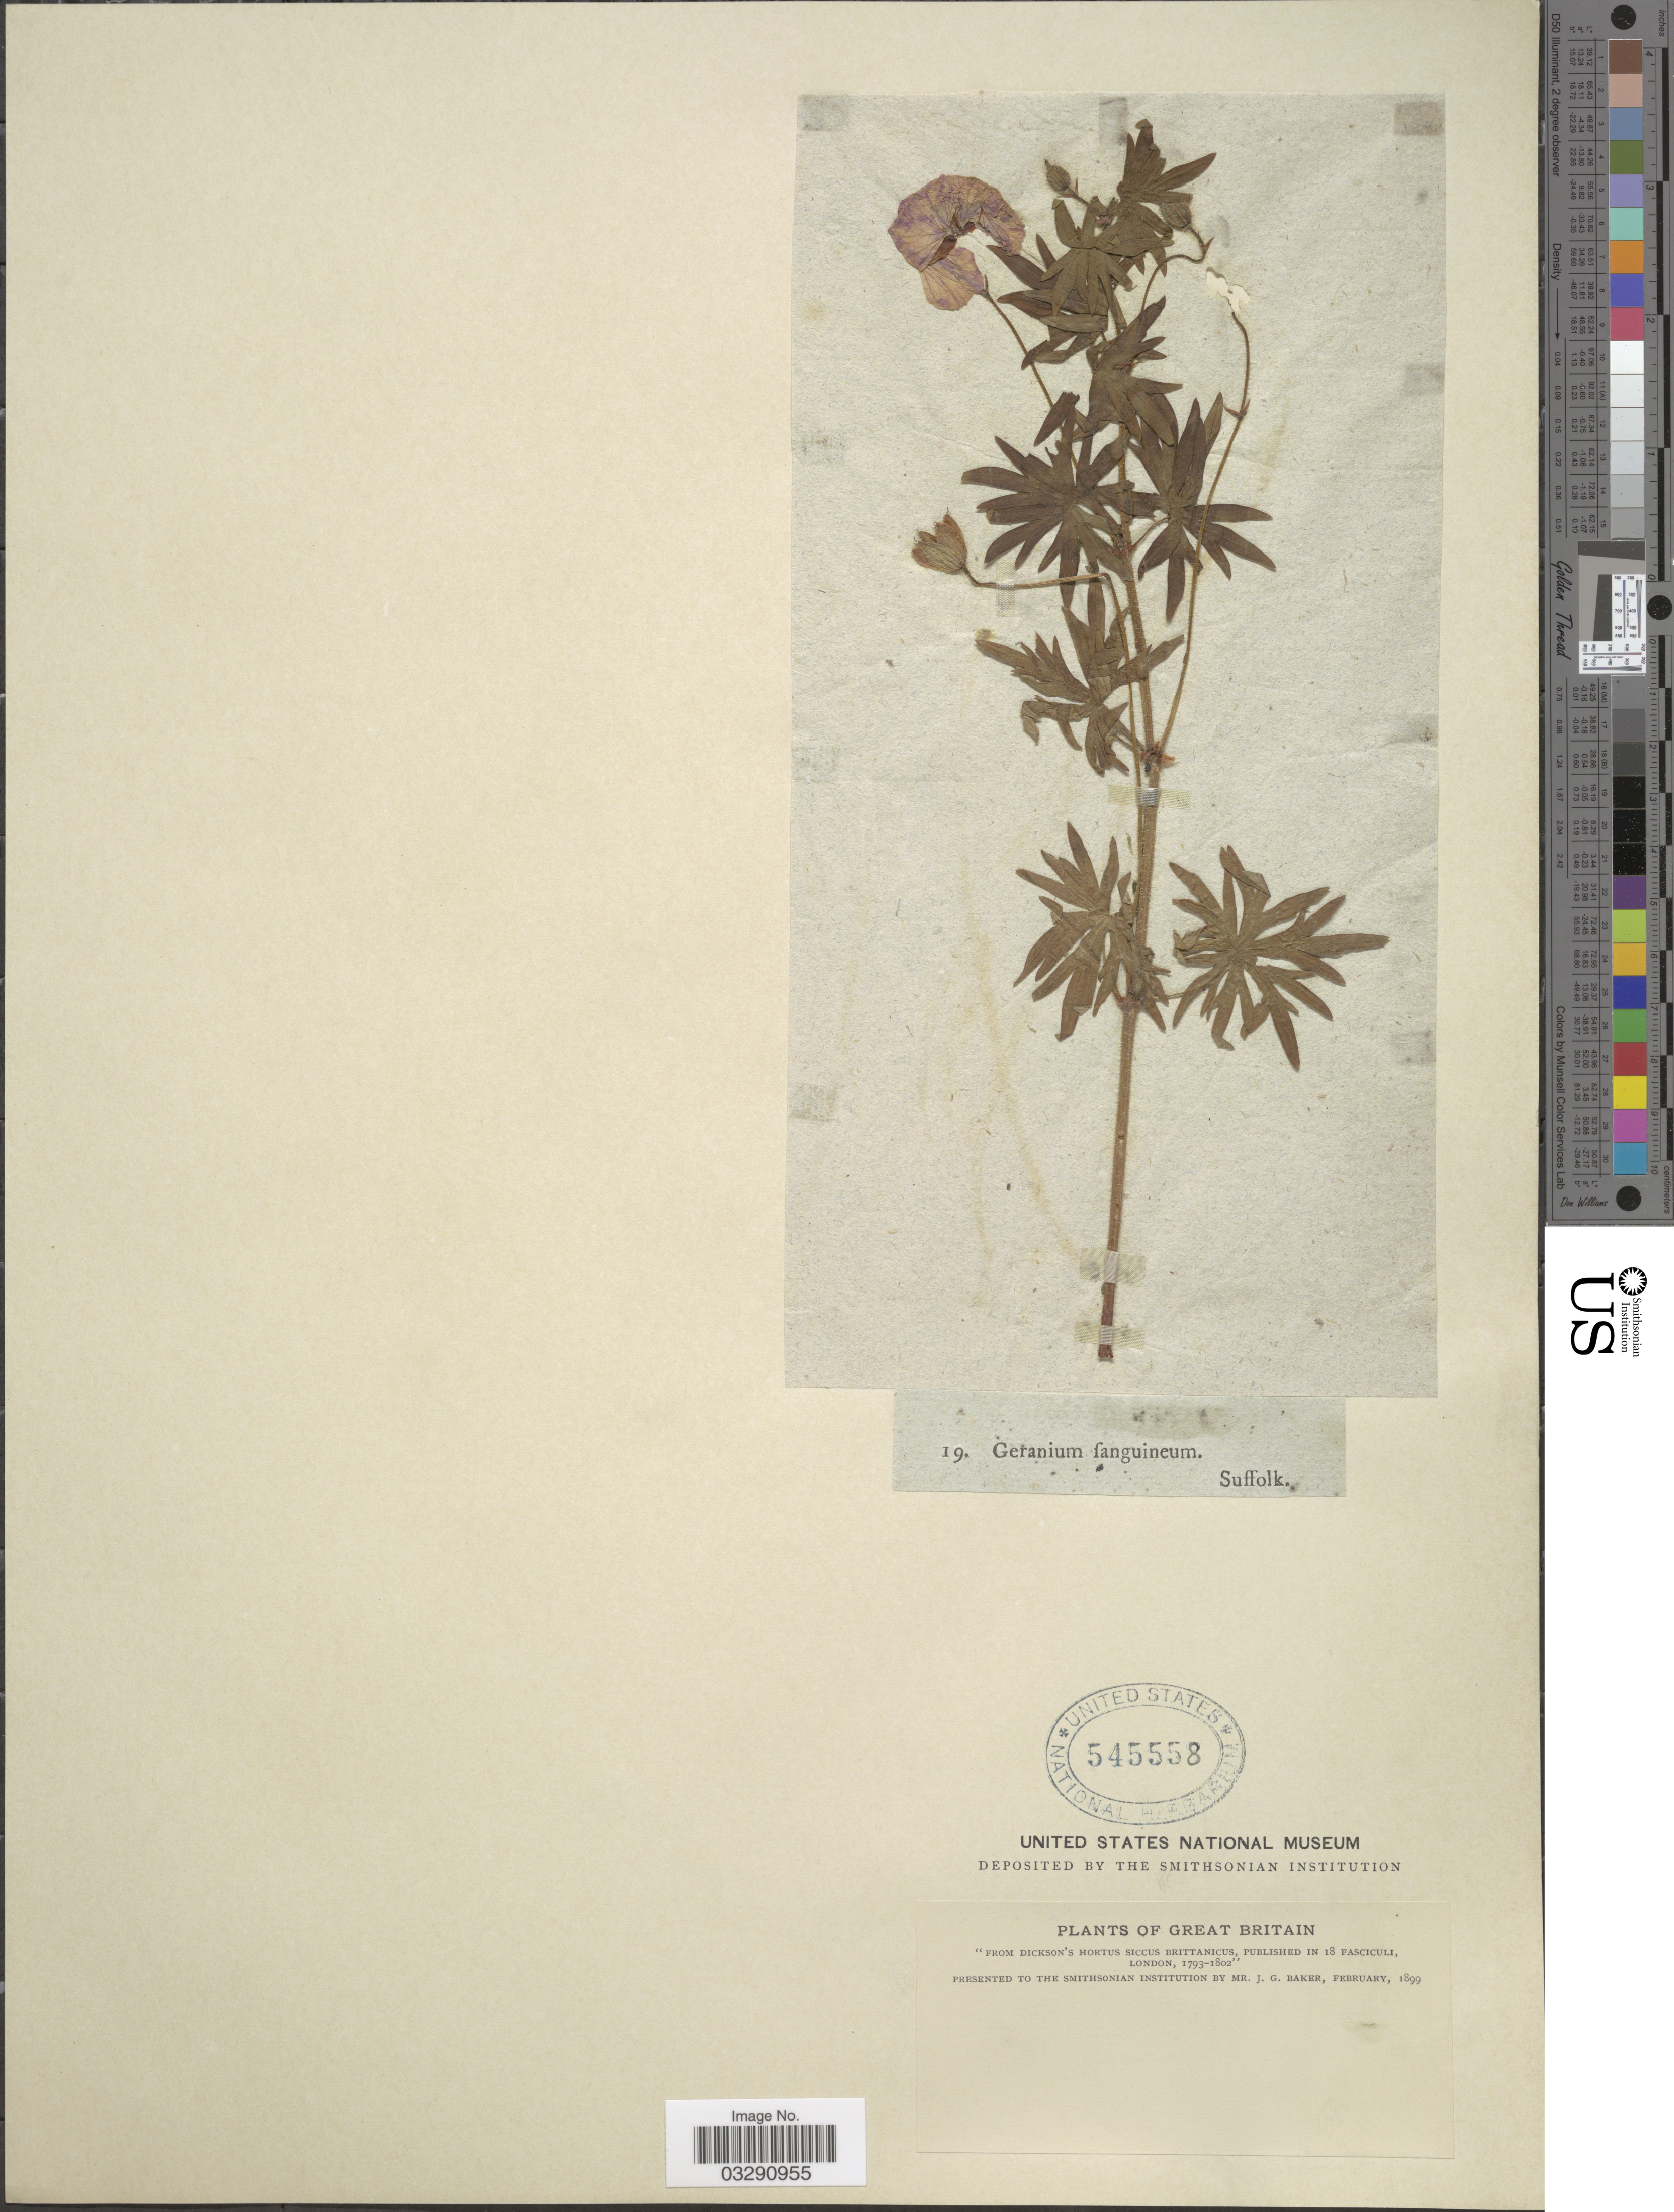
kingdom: Plantae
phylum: Tracheophyta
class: Magnoliopsida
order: Geraniales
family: Geraniaceae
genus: Geranium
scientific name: Geranium sanguineum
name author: L.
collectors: J. G. Baker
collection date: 1899-02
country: United Kingdom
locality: Great Britain, Suffolk.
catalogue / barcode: US 545558